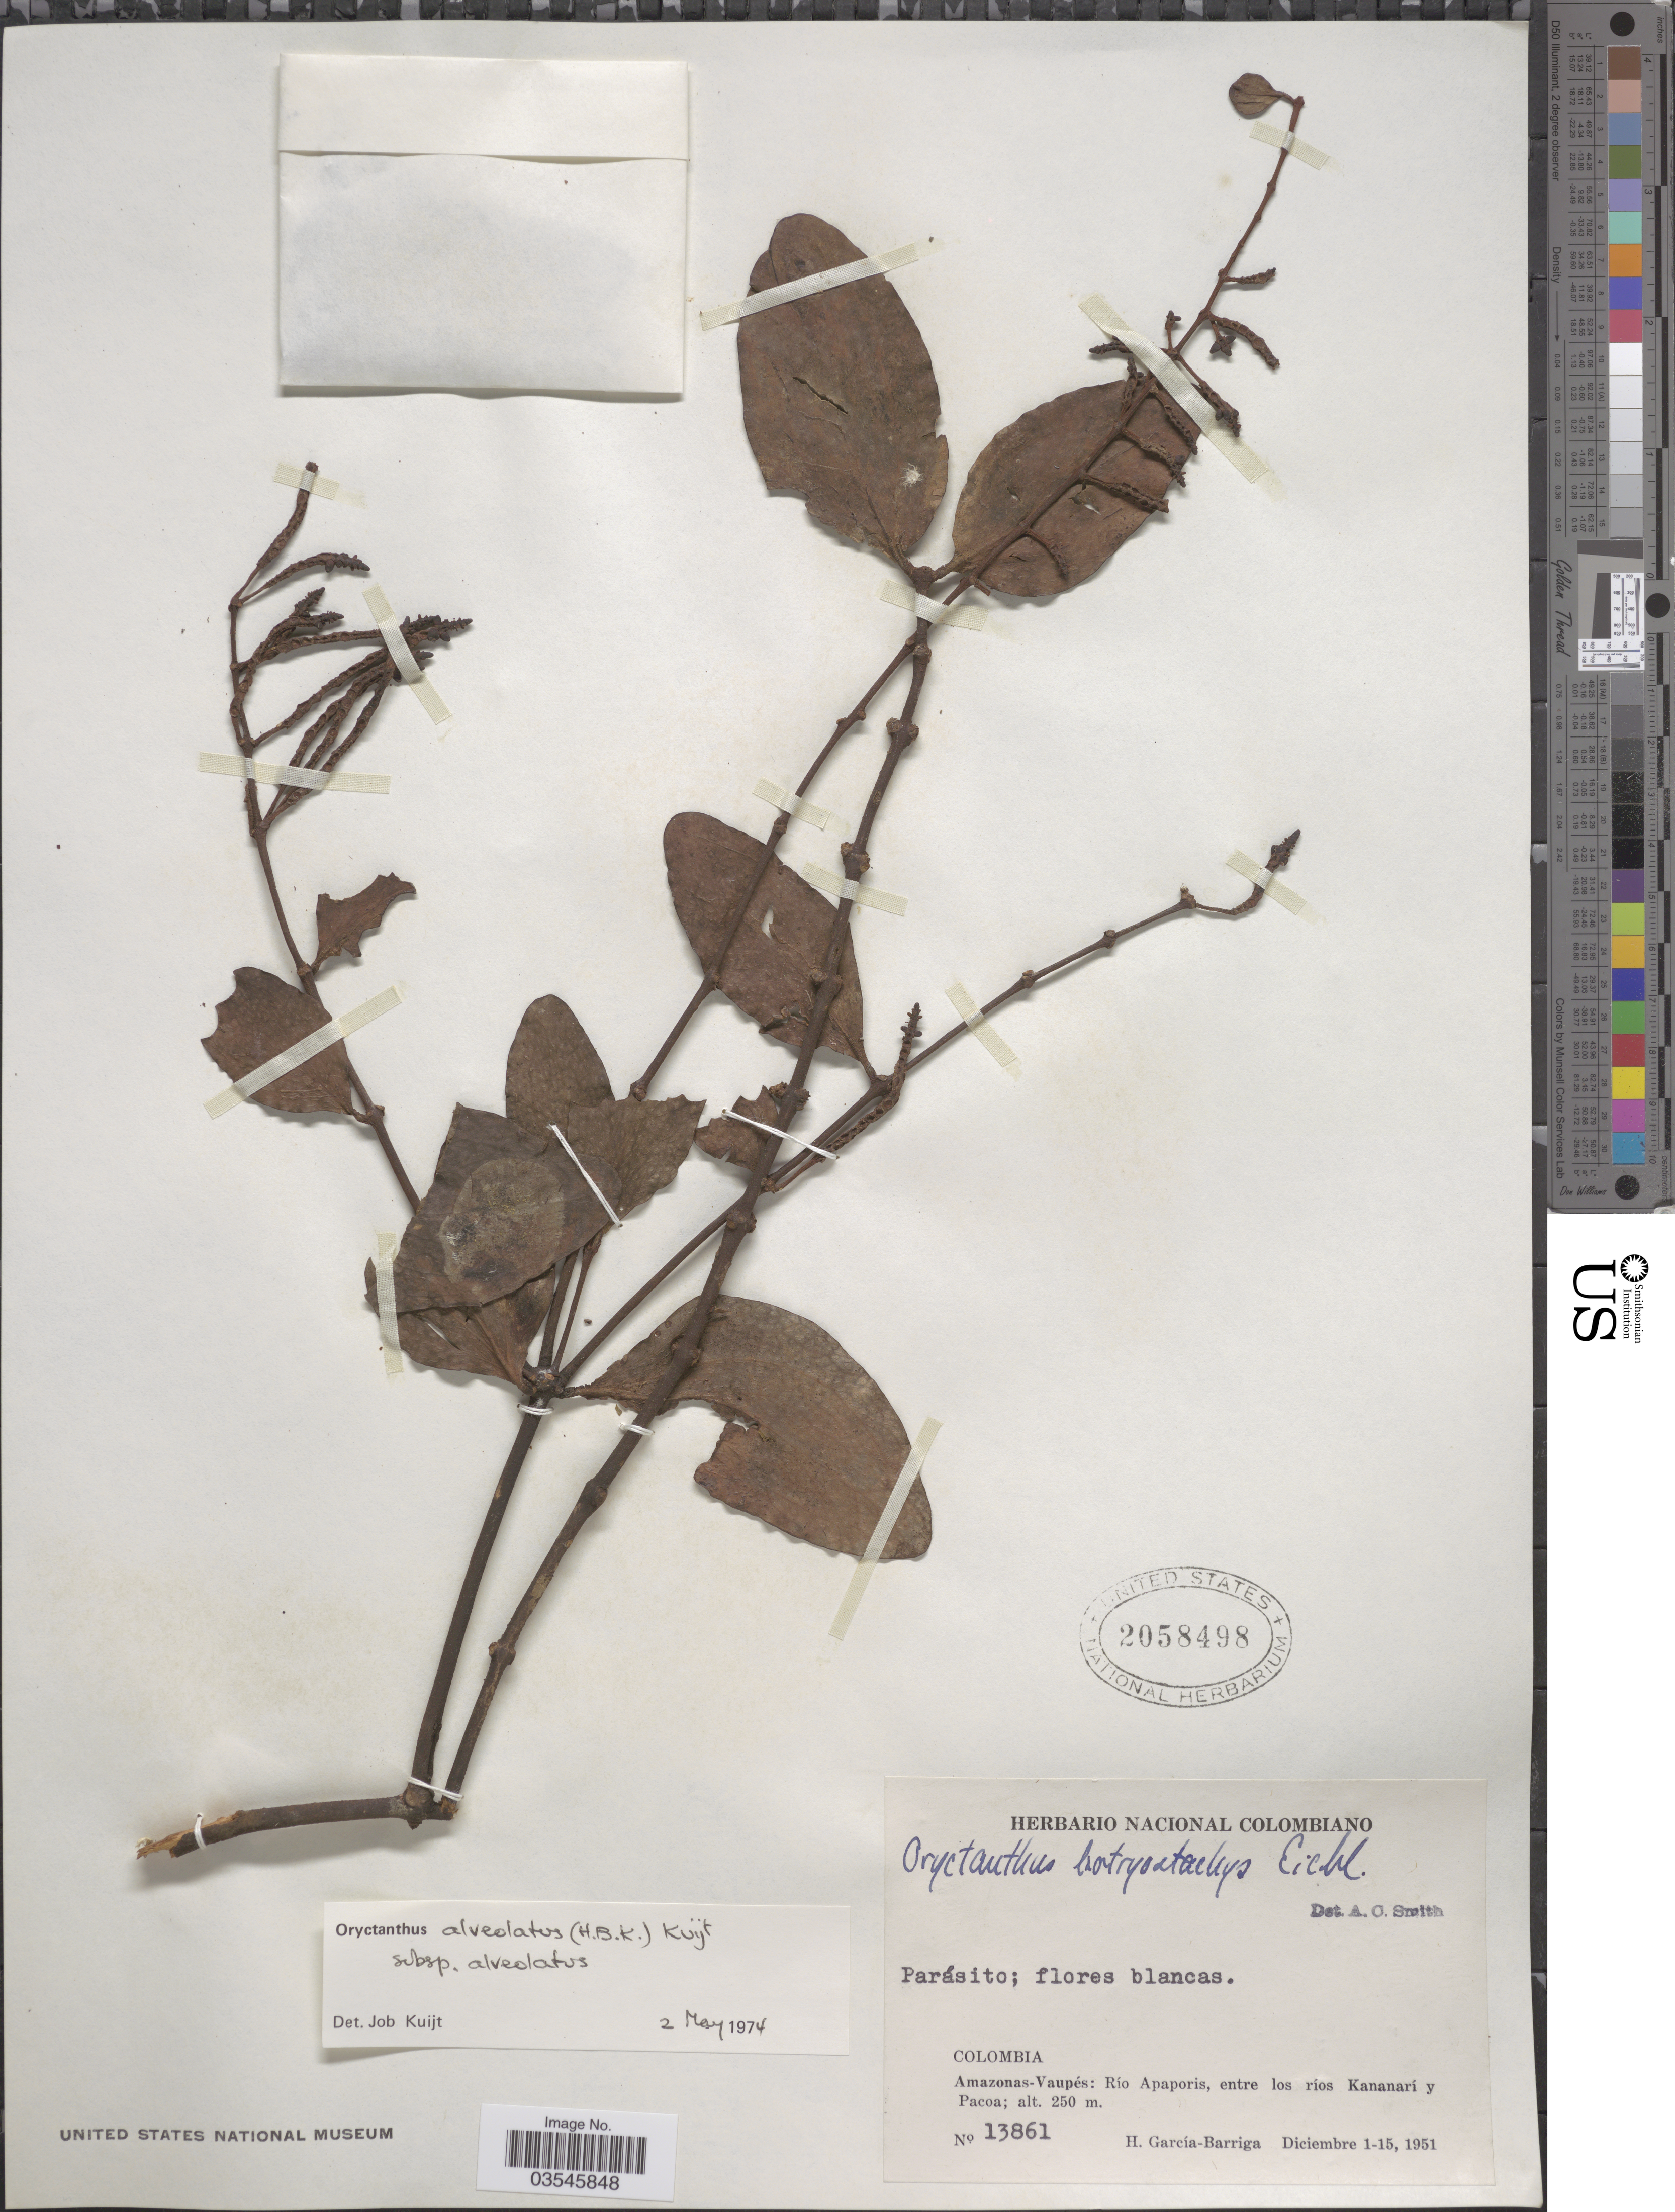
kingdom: Plantae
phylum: Tracheophyta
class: Magnoliopsida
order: Santalales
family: Loranthaceae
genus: Oryctanthus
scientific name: Oryctanthus alveolatus subsp. alveolatus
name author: (Kunth) Kuijt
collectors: H. García Barriga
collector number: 13861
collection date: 1951-12-01/1951-12-15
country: Colombia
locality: Amazonas-Vaupés: Rio Apaporis, entre los ríos Kananarí y Pacoa.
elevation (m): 250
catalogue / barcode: US 2058498